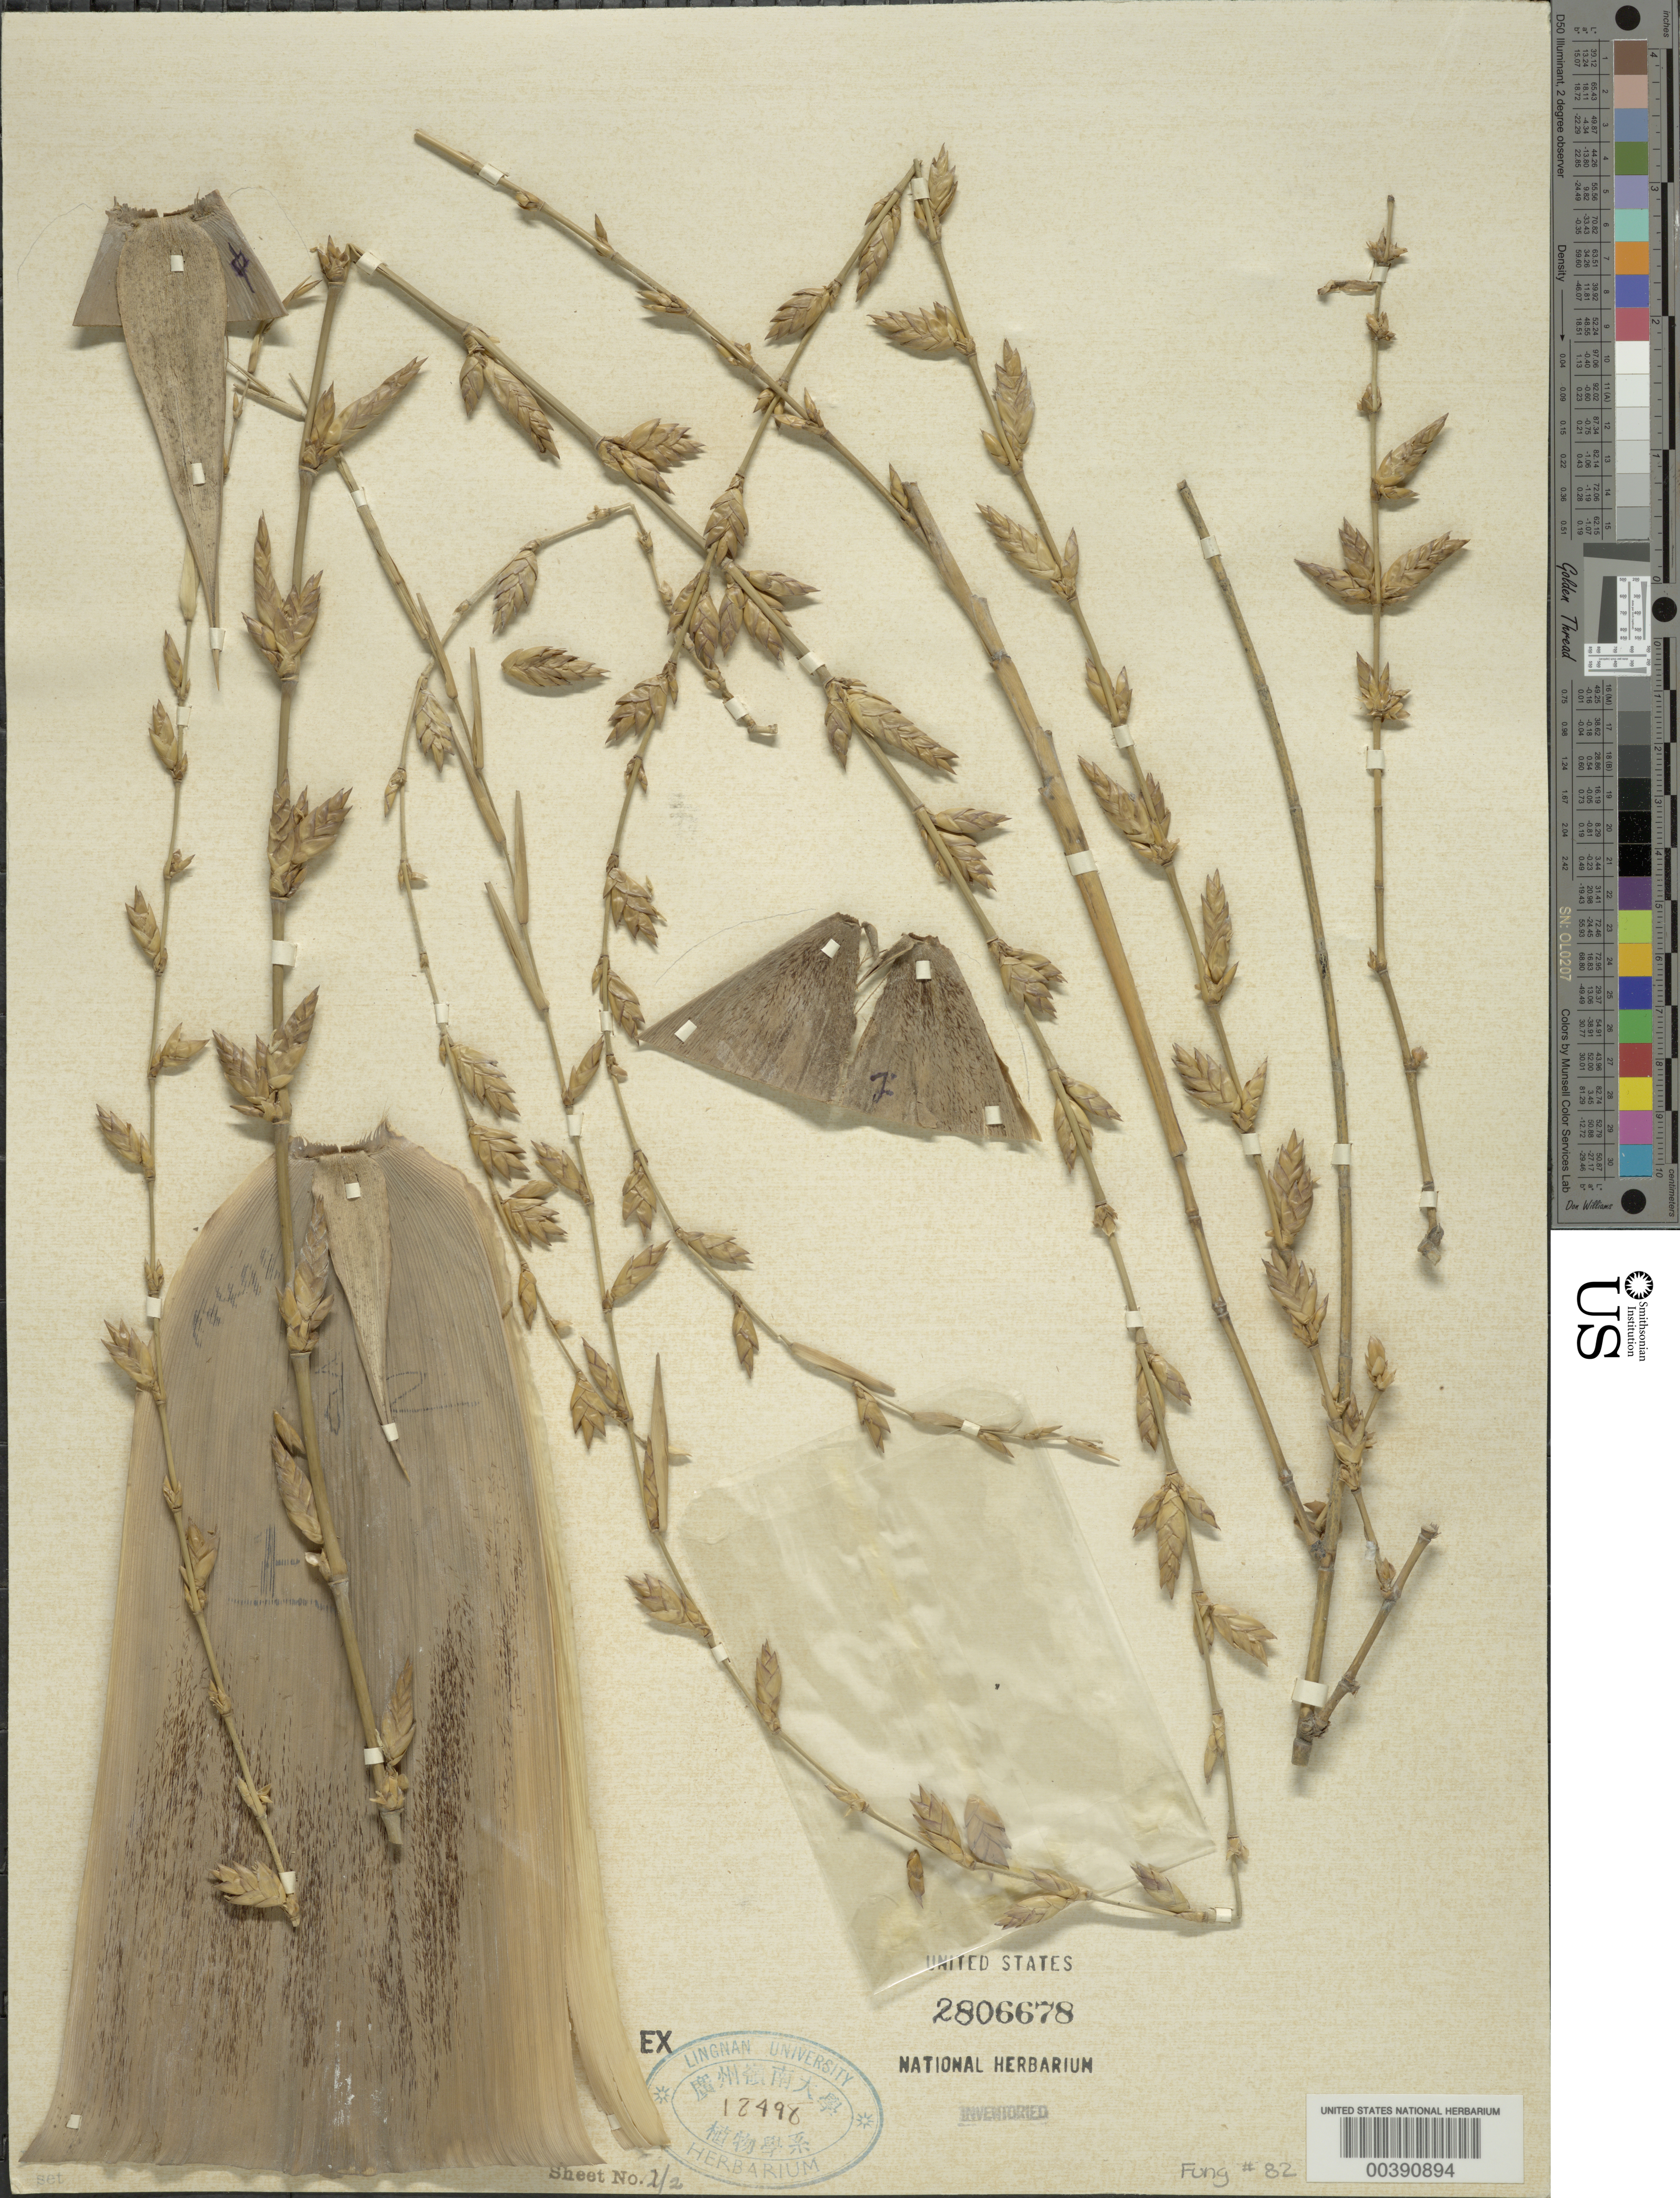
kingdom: Plantae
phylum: Tracheophyta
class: Liliopsida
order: Poales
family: Poaceae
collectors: H. L. Fung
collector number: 82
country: China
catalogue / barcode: US 2806678